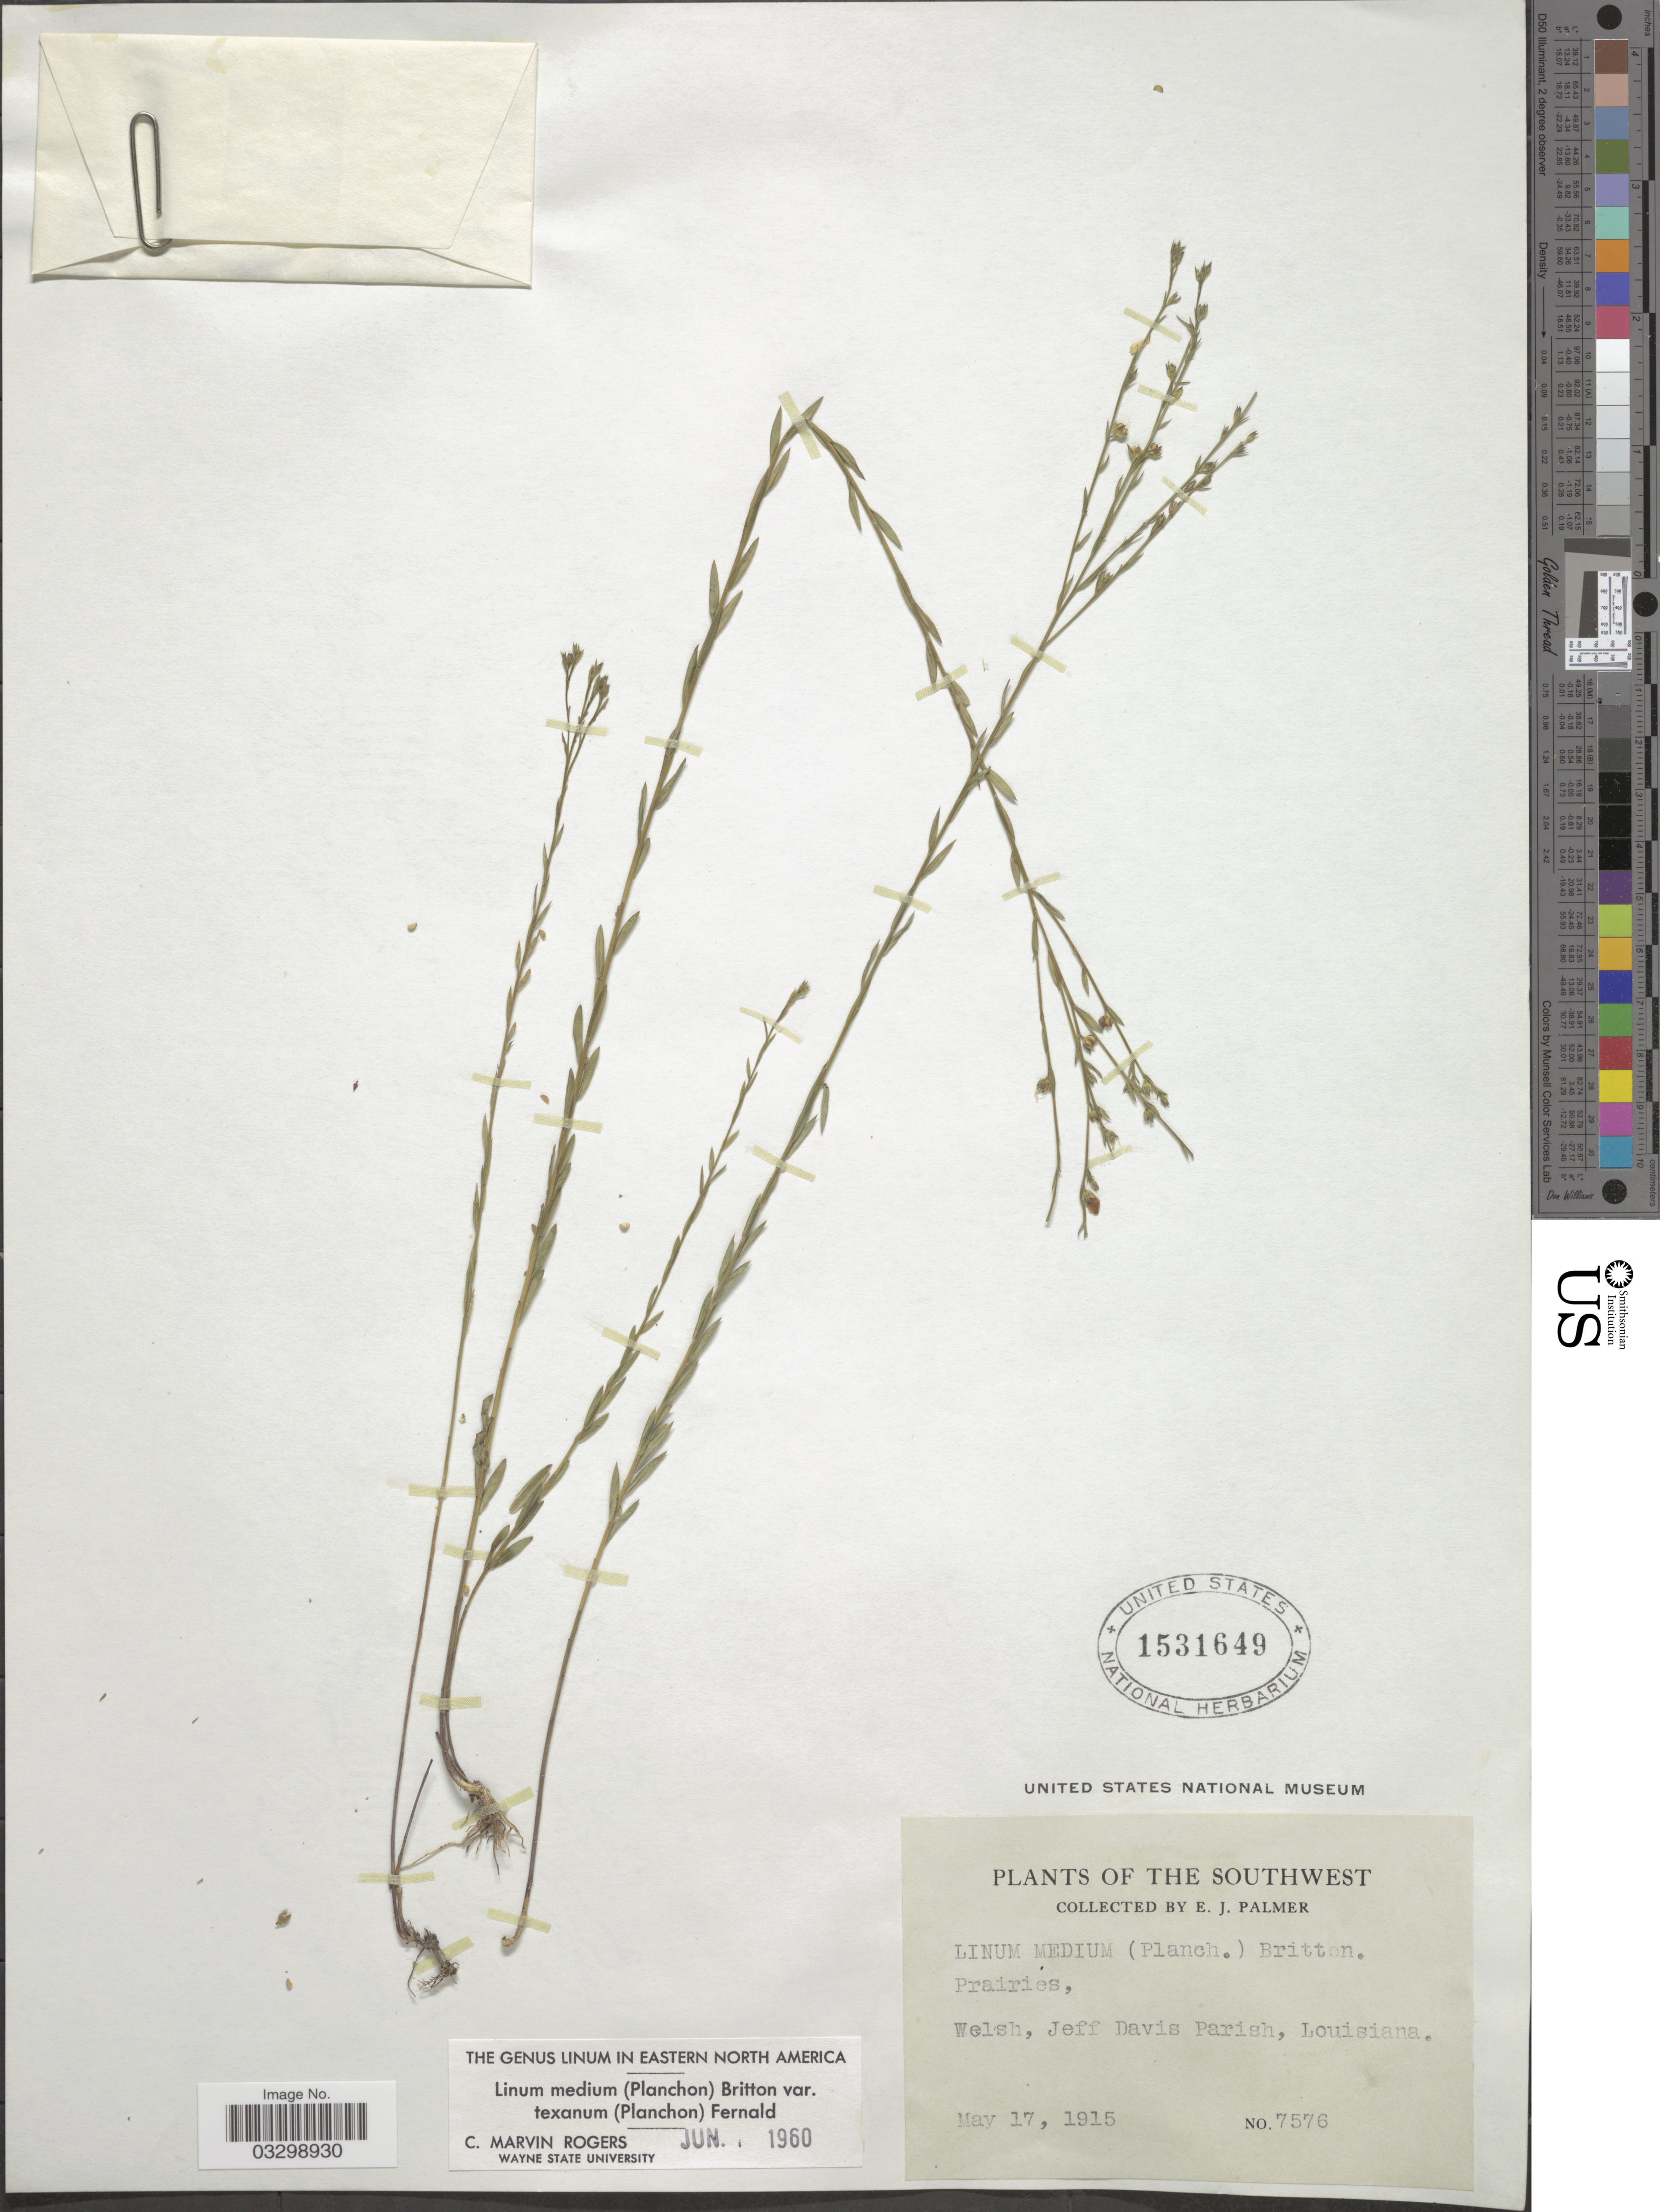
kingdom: Plantae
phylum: Tracheophyta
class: Magnoliopsida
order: Malpighiales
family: Linaceae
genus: Linum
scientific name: Linum medium var. texanum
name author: (Planch.) Fernald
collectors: E. J. Palmer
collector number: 7576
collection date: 1915-05-17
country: United States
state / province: Louisiana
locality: The Southwest, Welsh, Jeff Davis Parish.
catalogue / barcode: US 1531649